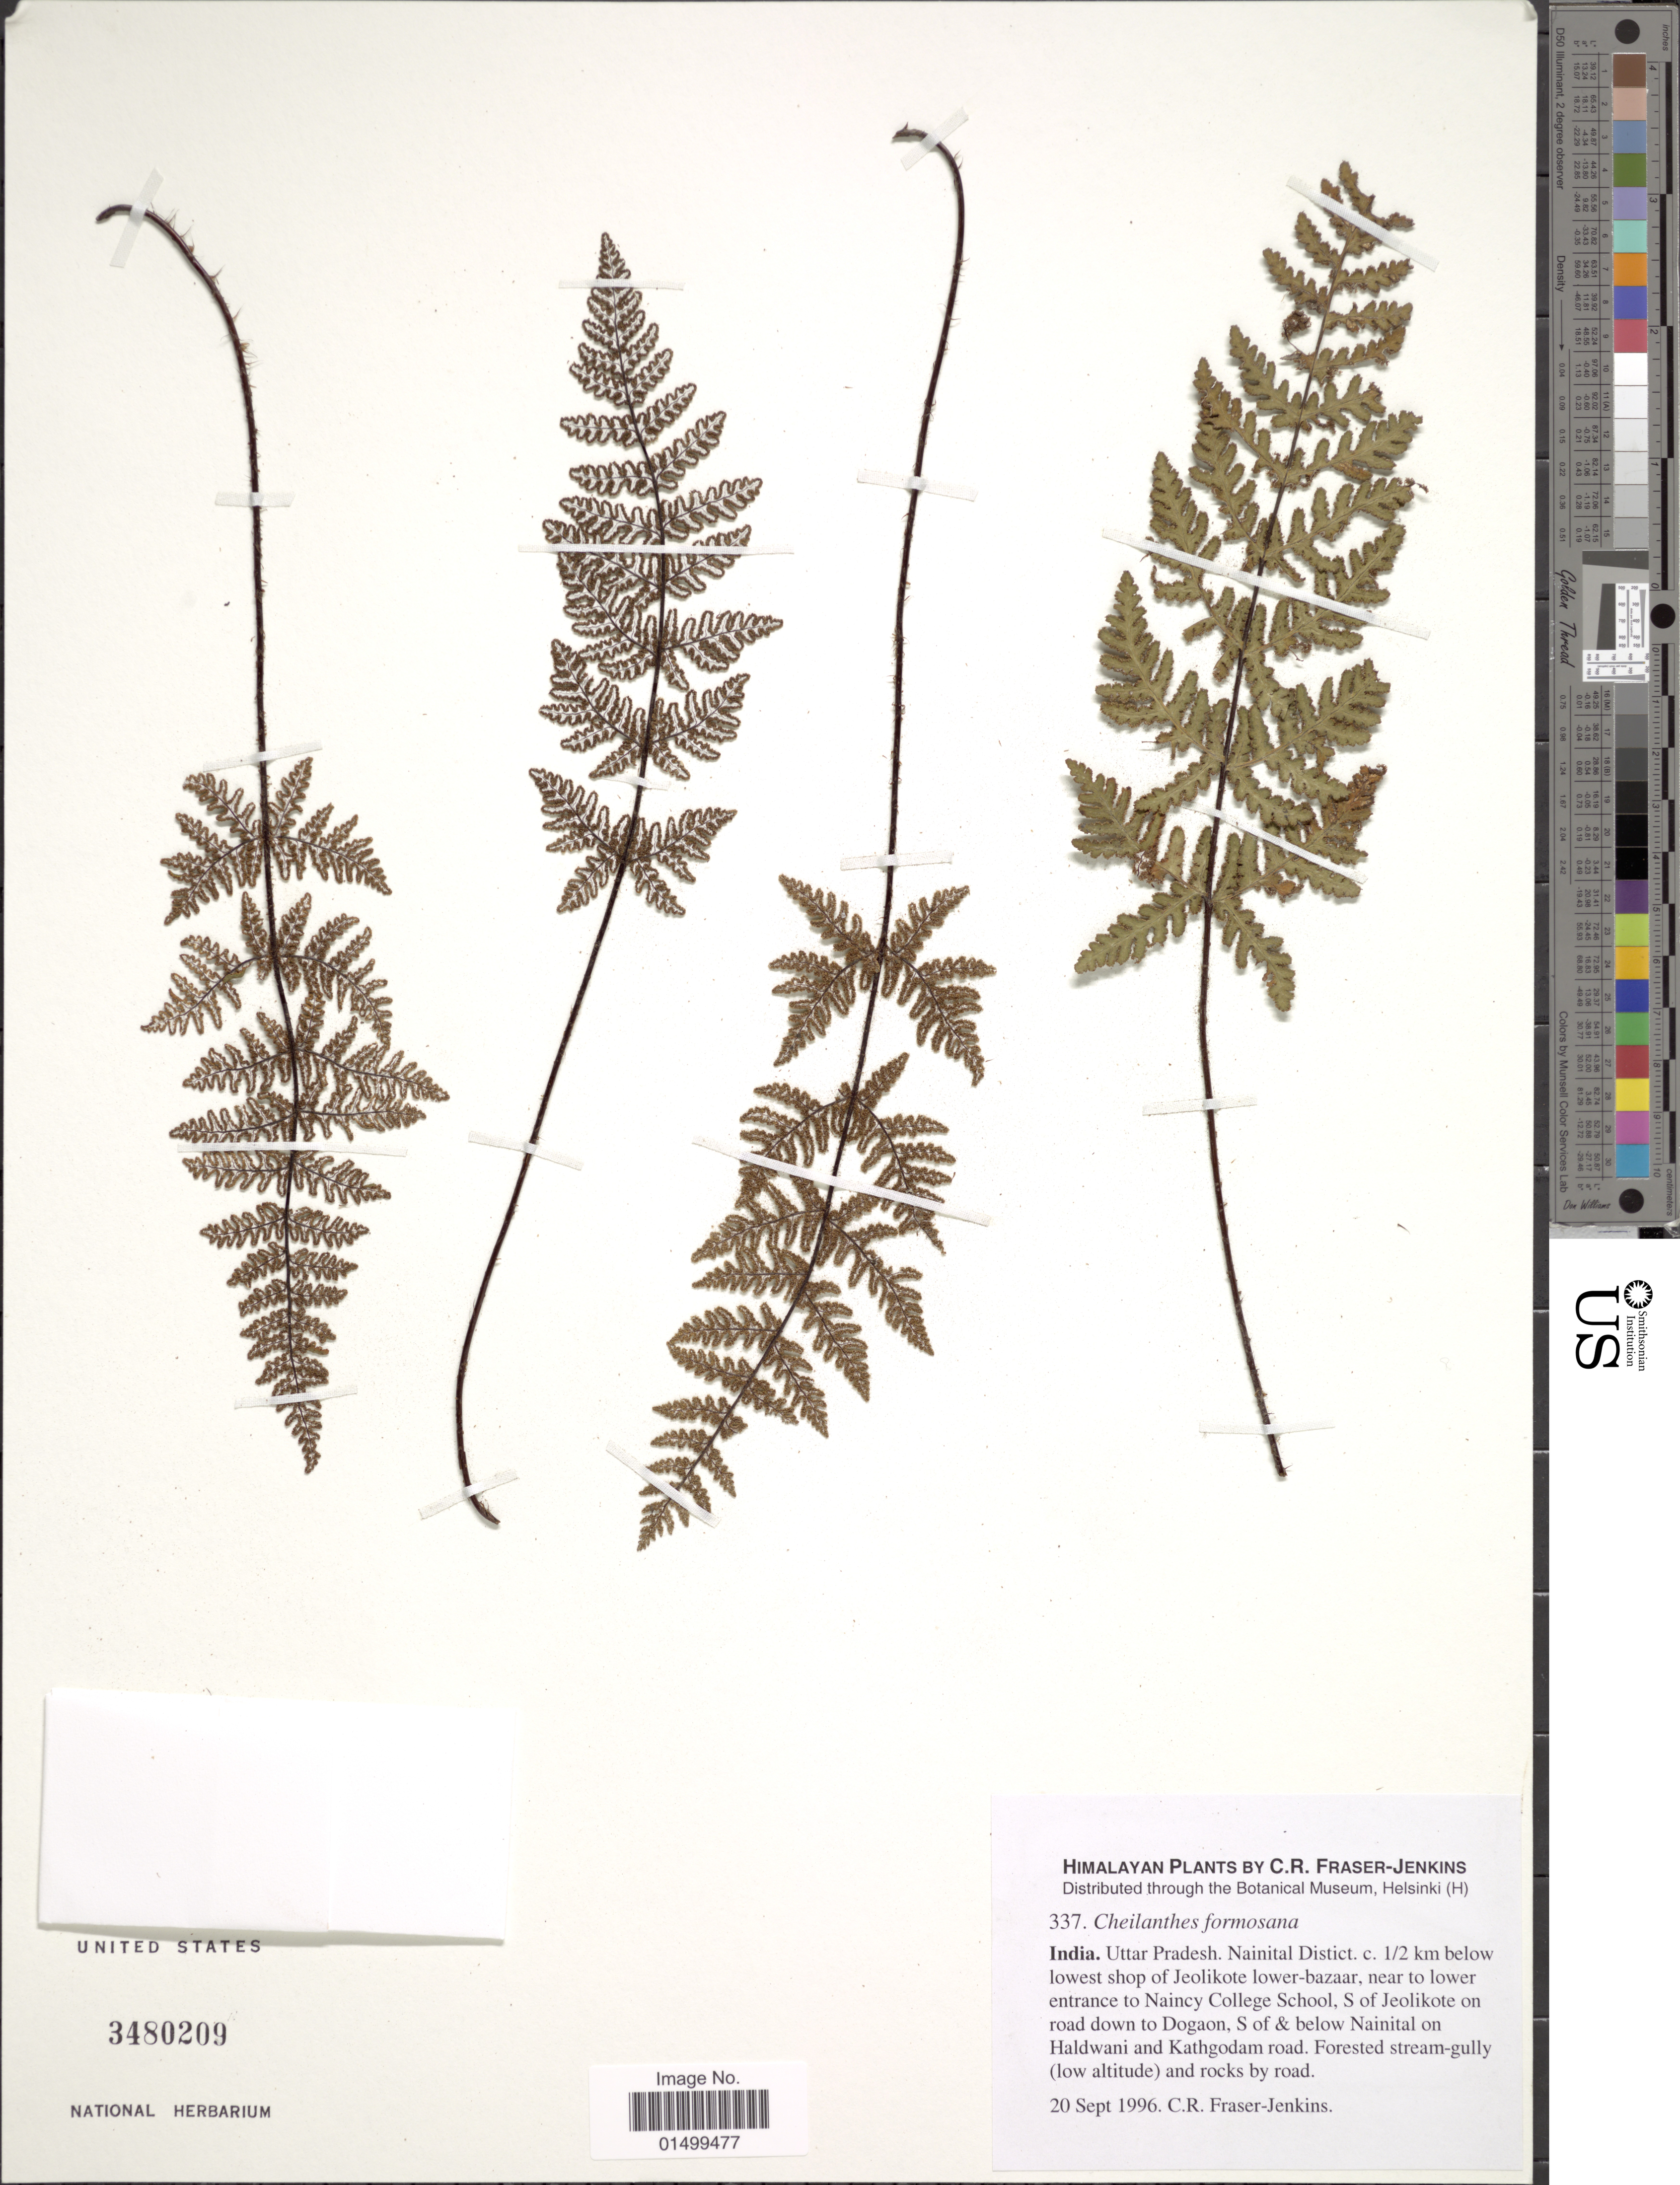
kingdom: Plantae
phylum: Tracheophyta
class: Polypodiopsida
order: Polypodiales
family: Pteridaceae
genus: Cheilanthes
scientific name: Cheilanthes formosana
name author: Hayata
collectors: C. R. Fraser-Jenkins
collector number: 337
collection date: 1996-09-20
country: India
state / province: Uttar Pradesh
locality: Nainital District. c. 1/2 km below lowest shop of Jeolikote lower- bazaar, near to lower entrance to Naincy College School, S of Jeolikote on road down Haldwani and Kathgodam road. Forested stream- gully (low altitude) and rocks by road.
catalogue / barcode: US 3480209